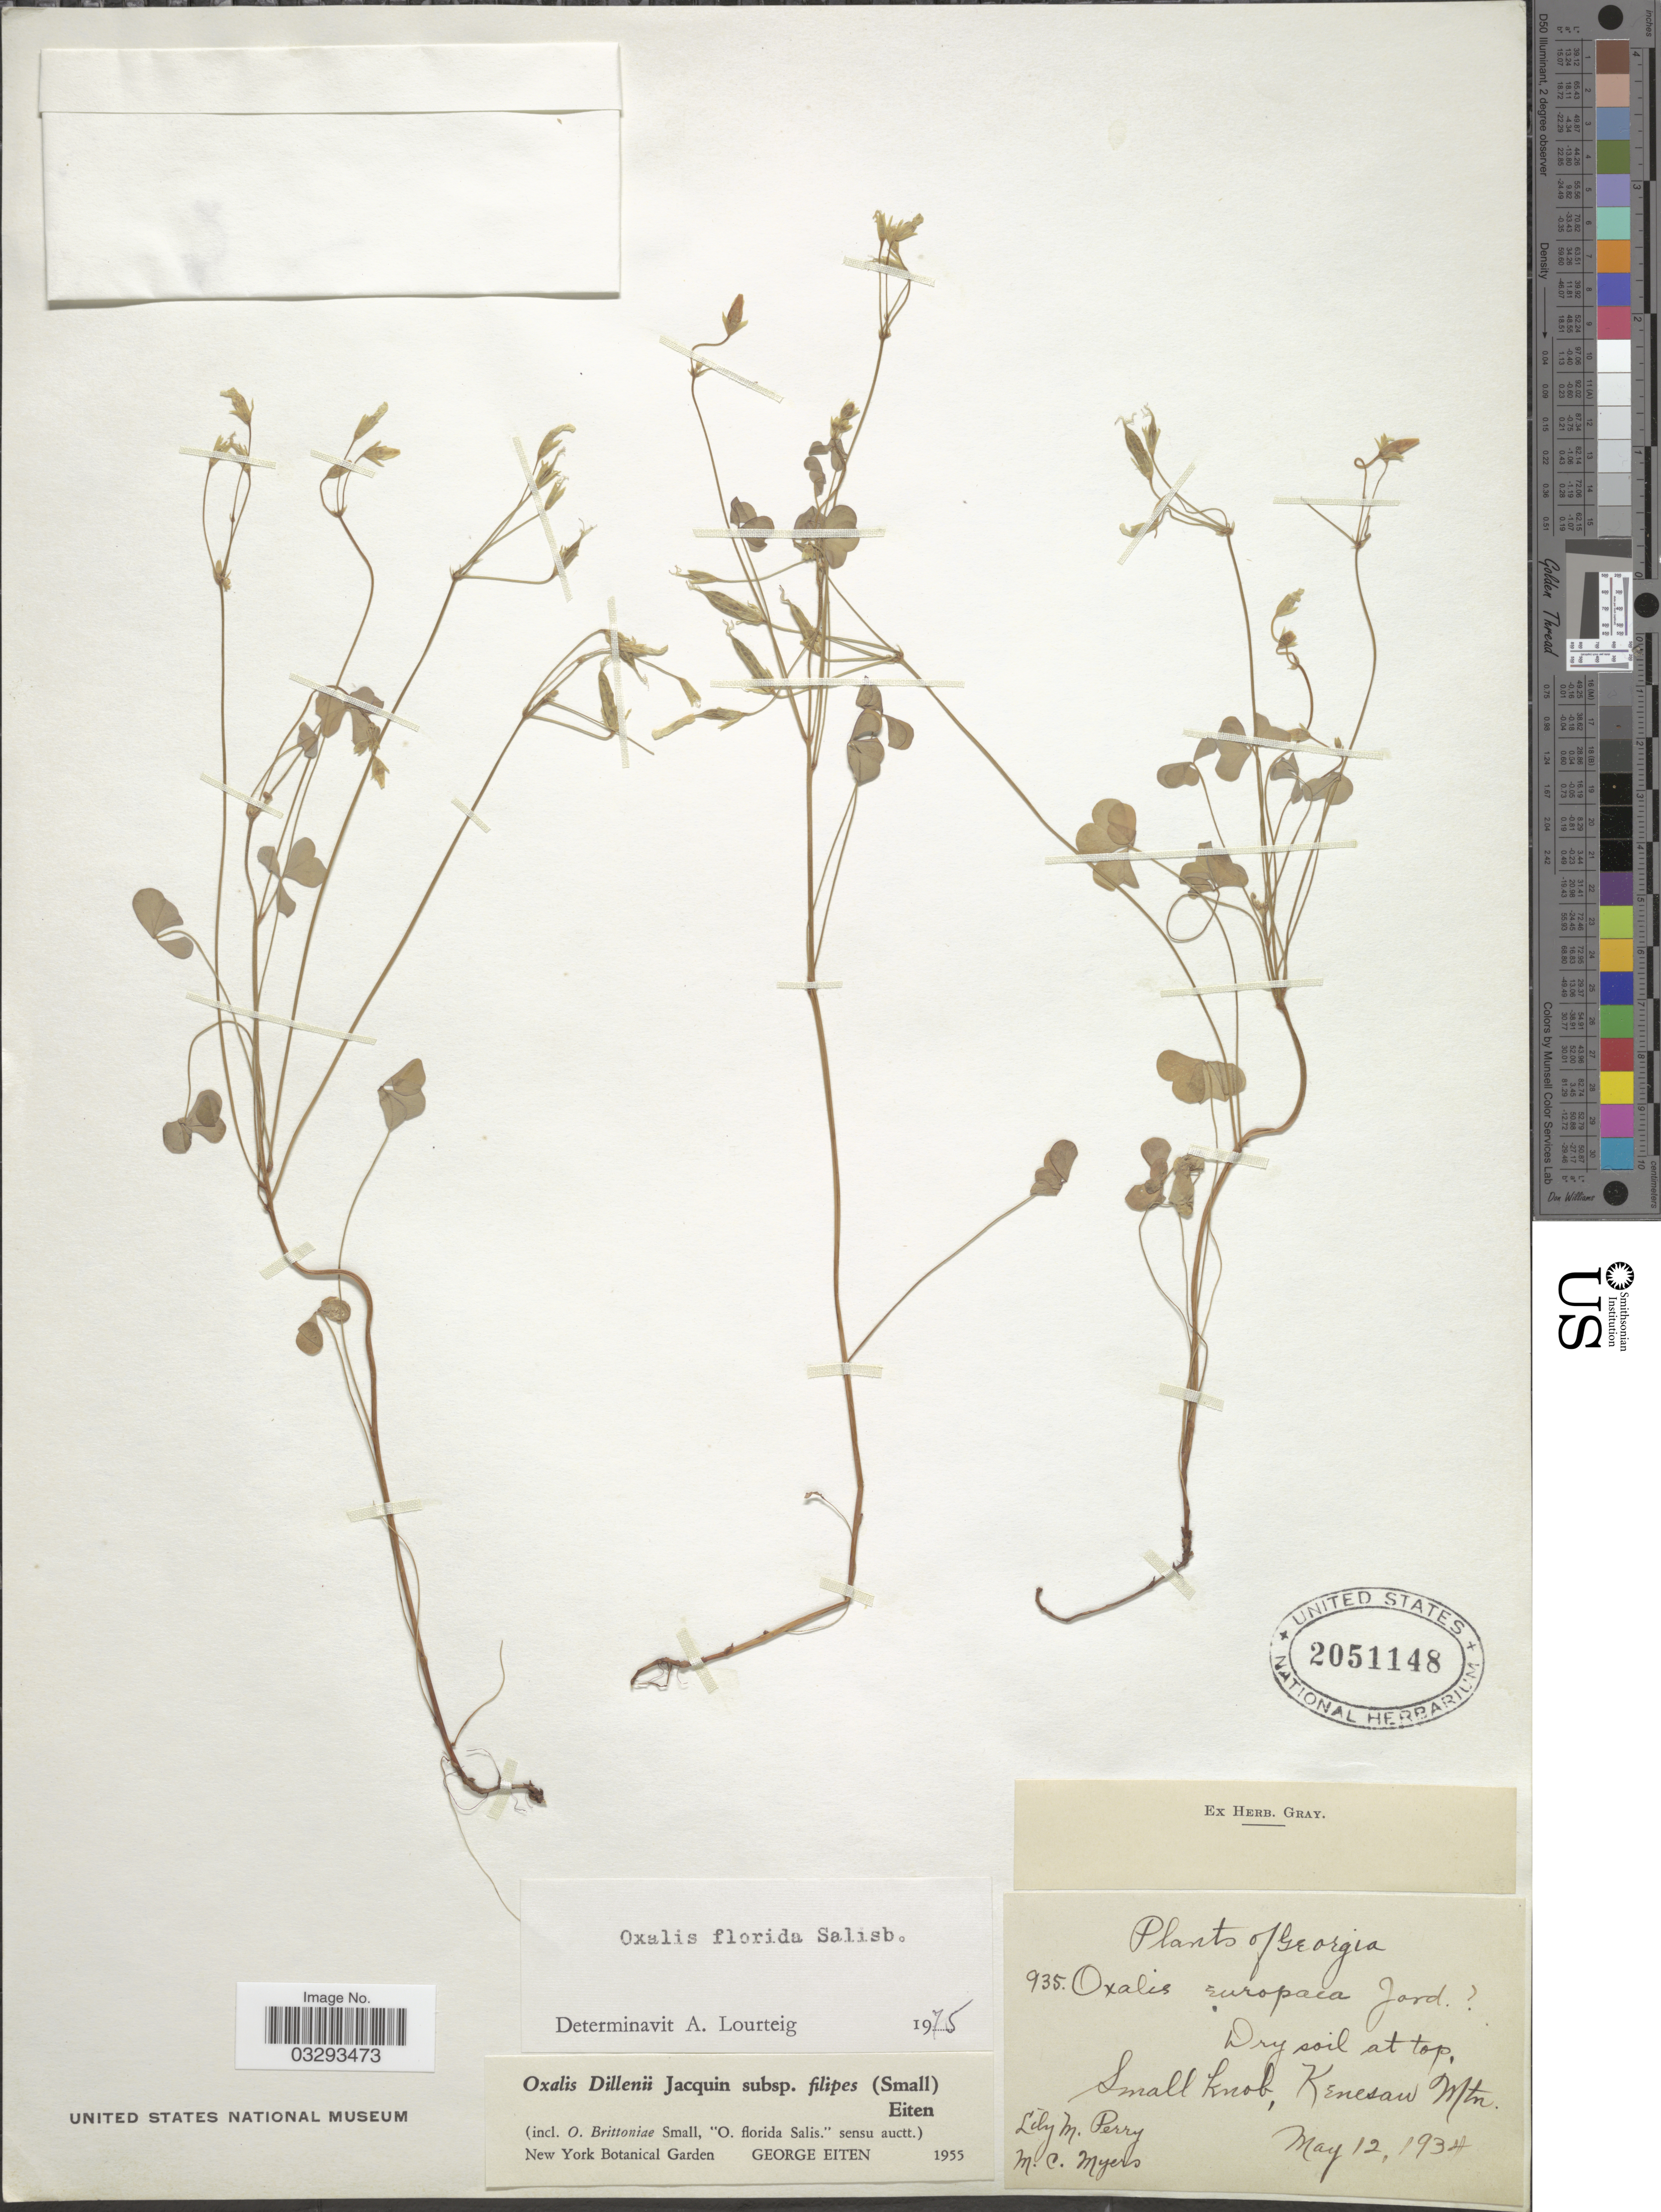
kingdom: Plantae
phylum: Tracheophyta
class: Magnoliopsida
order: Oxalidales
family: Oxalidaceae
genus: Oxalis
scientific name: Oxalis florida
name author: Salisb.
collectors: L. M. Perry & M. Myers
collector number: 935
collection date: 1934-05-12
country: United States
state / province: Georgia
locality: Small knob, Kenesaw Mtn.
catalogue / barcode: US 2051148